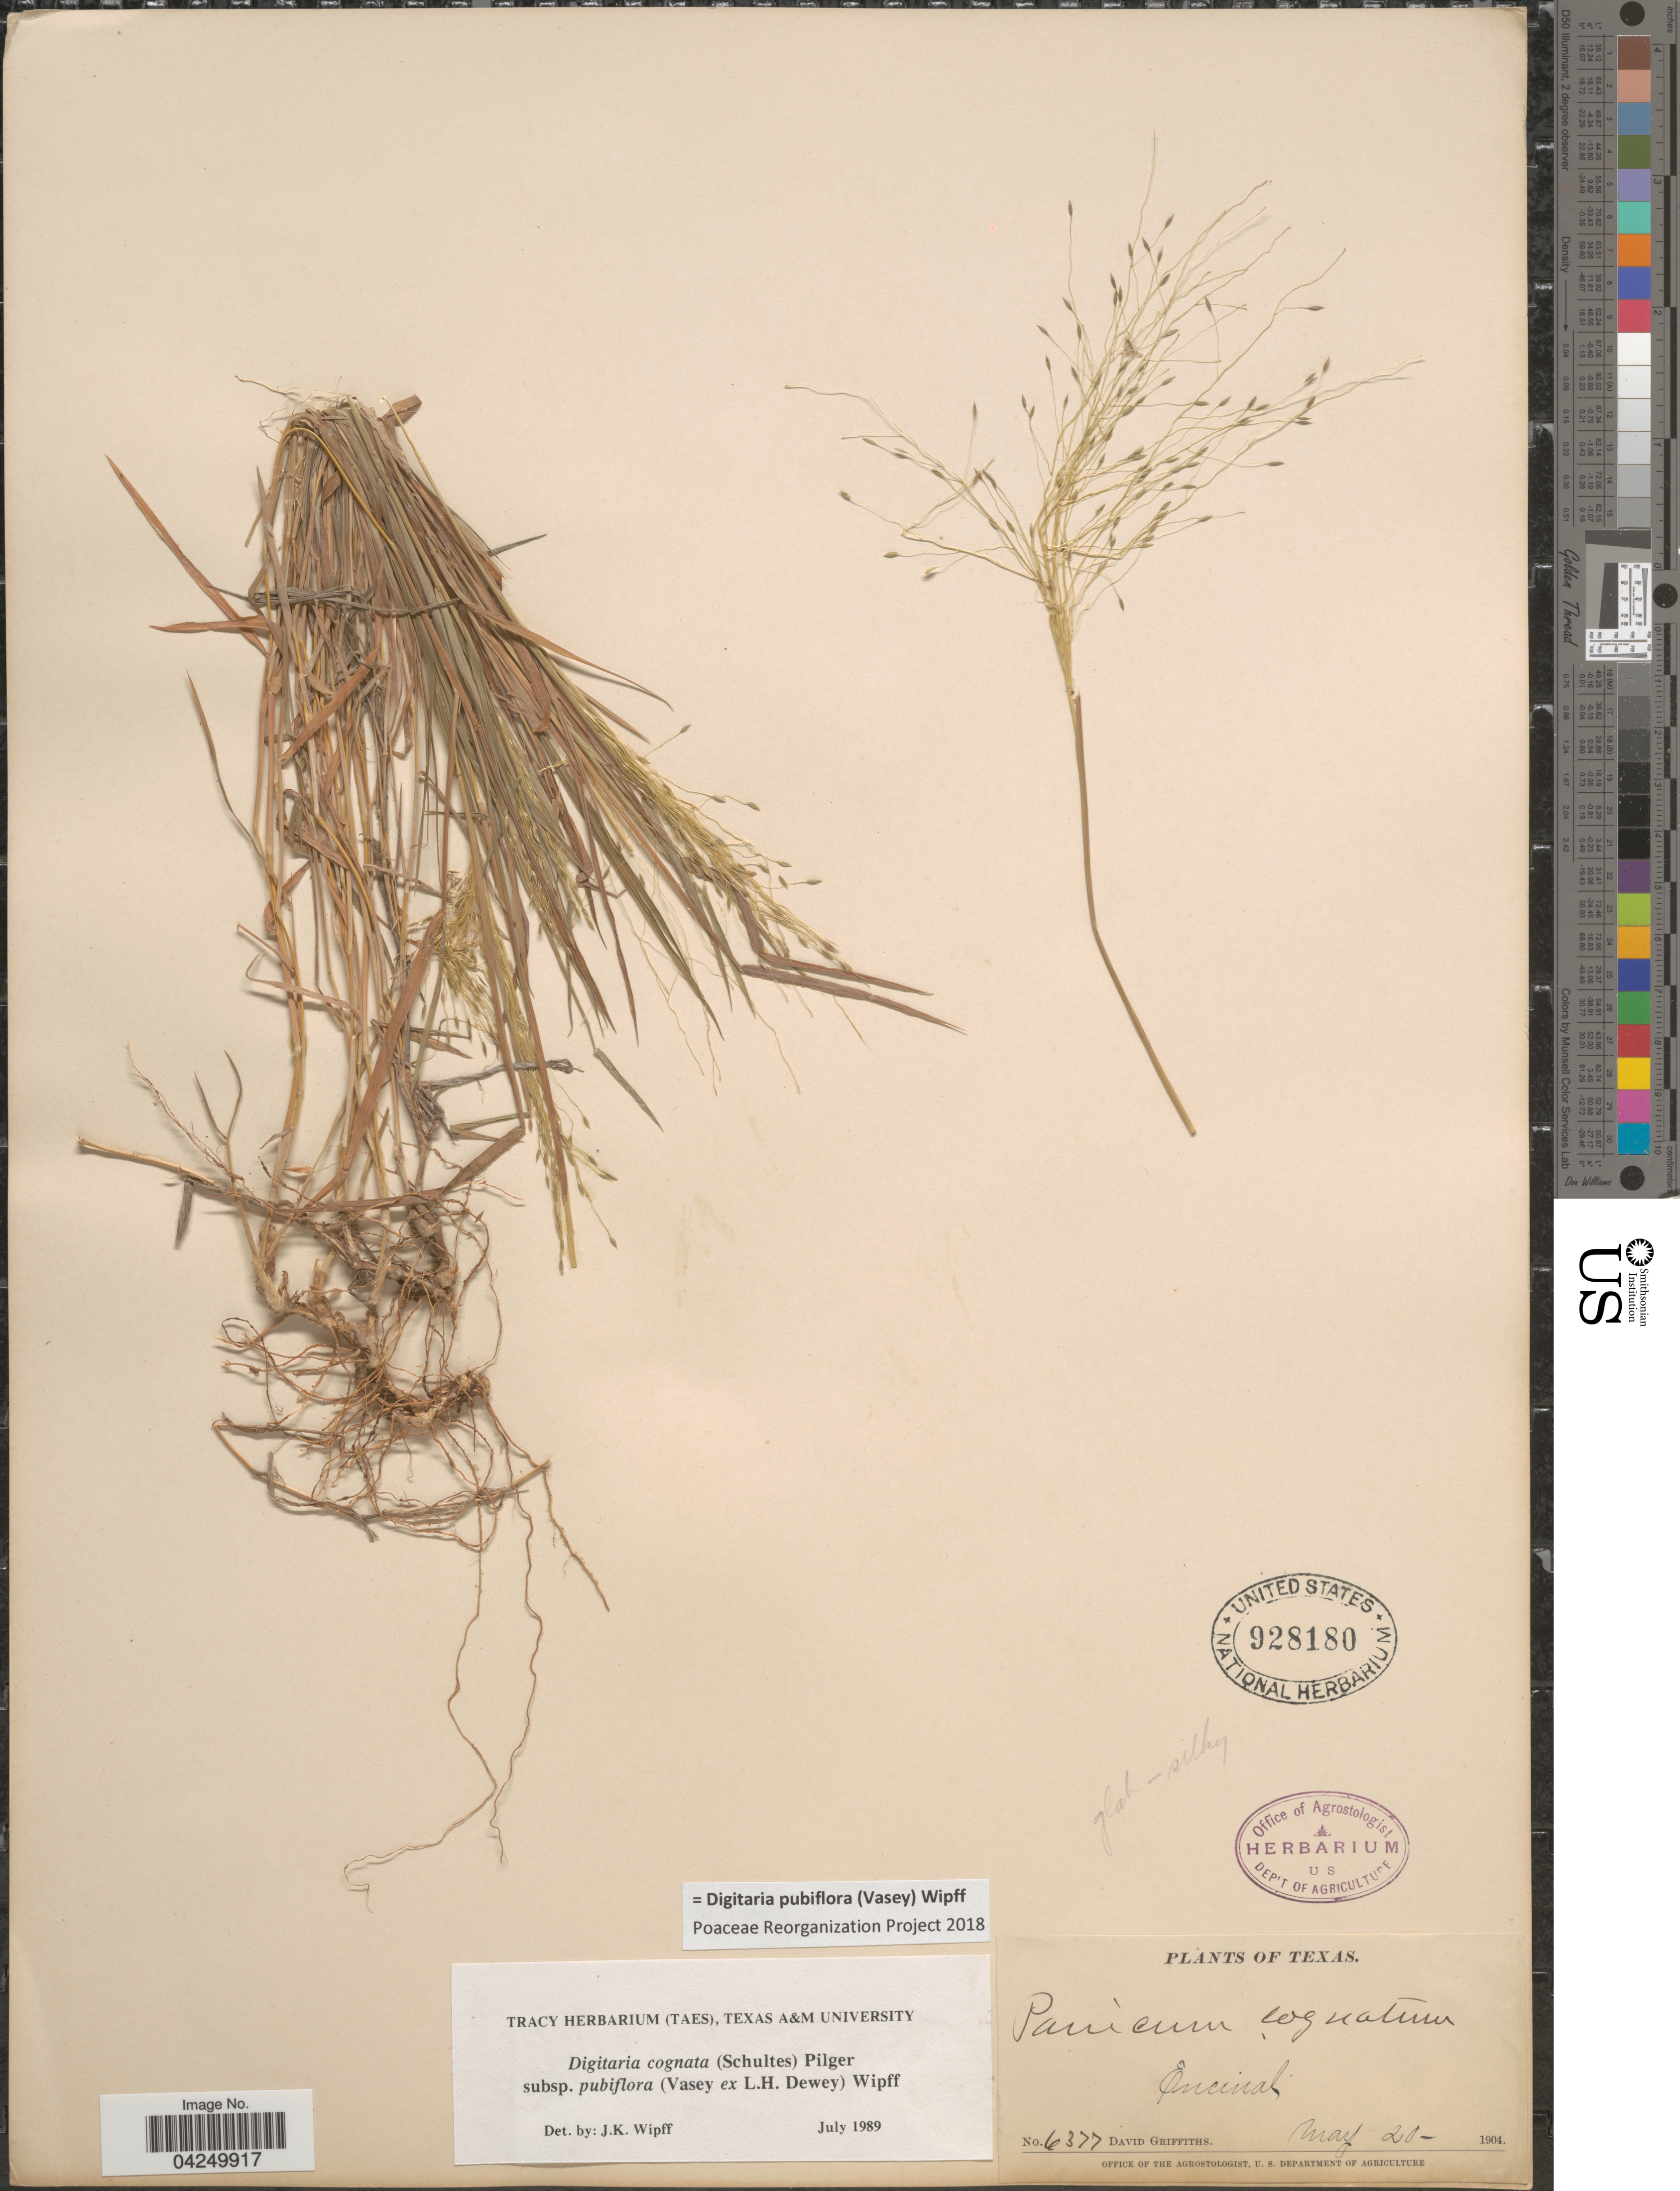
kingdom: Plantae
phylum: Tracheophyta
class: Liliopsida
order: Poales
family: Poaceae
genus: Digitaria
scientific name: Digitaria pubiflora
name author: (Vasey) Wipff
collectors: D. Griffiths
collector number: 6377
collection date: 1904-05-20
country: United States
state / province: Texas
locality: Encinal.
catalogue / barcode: US 928180